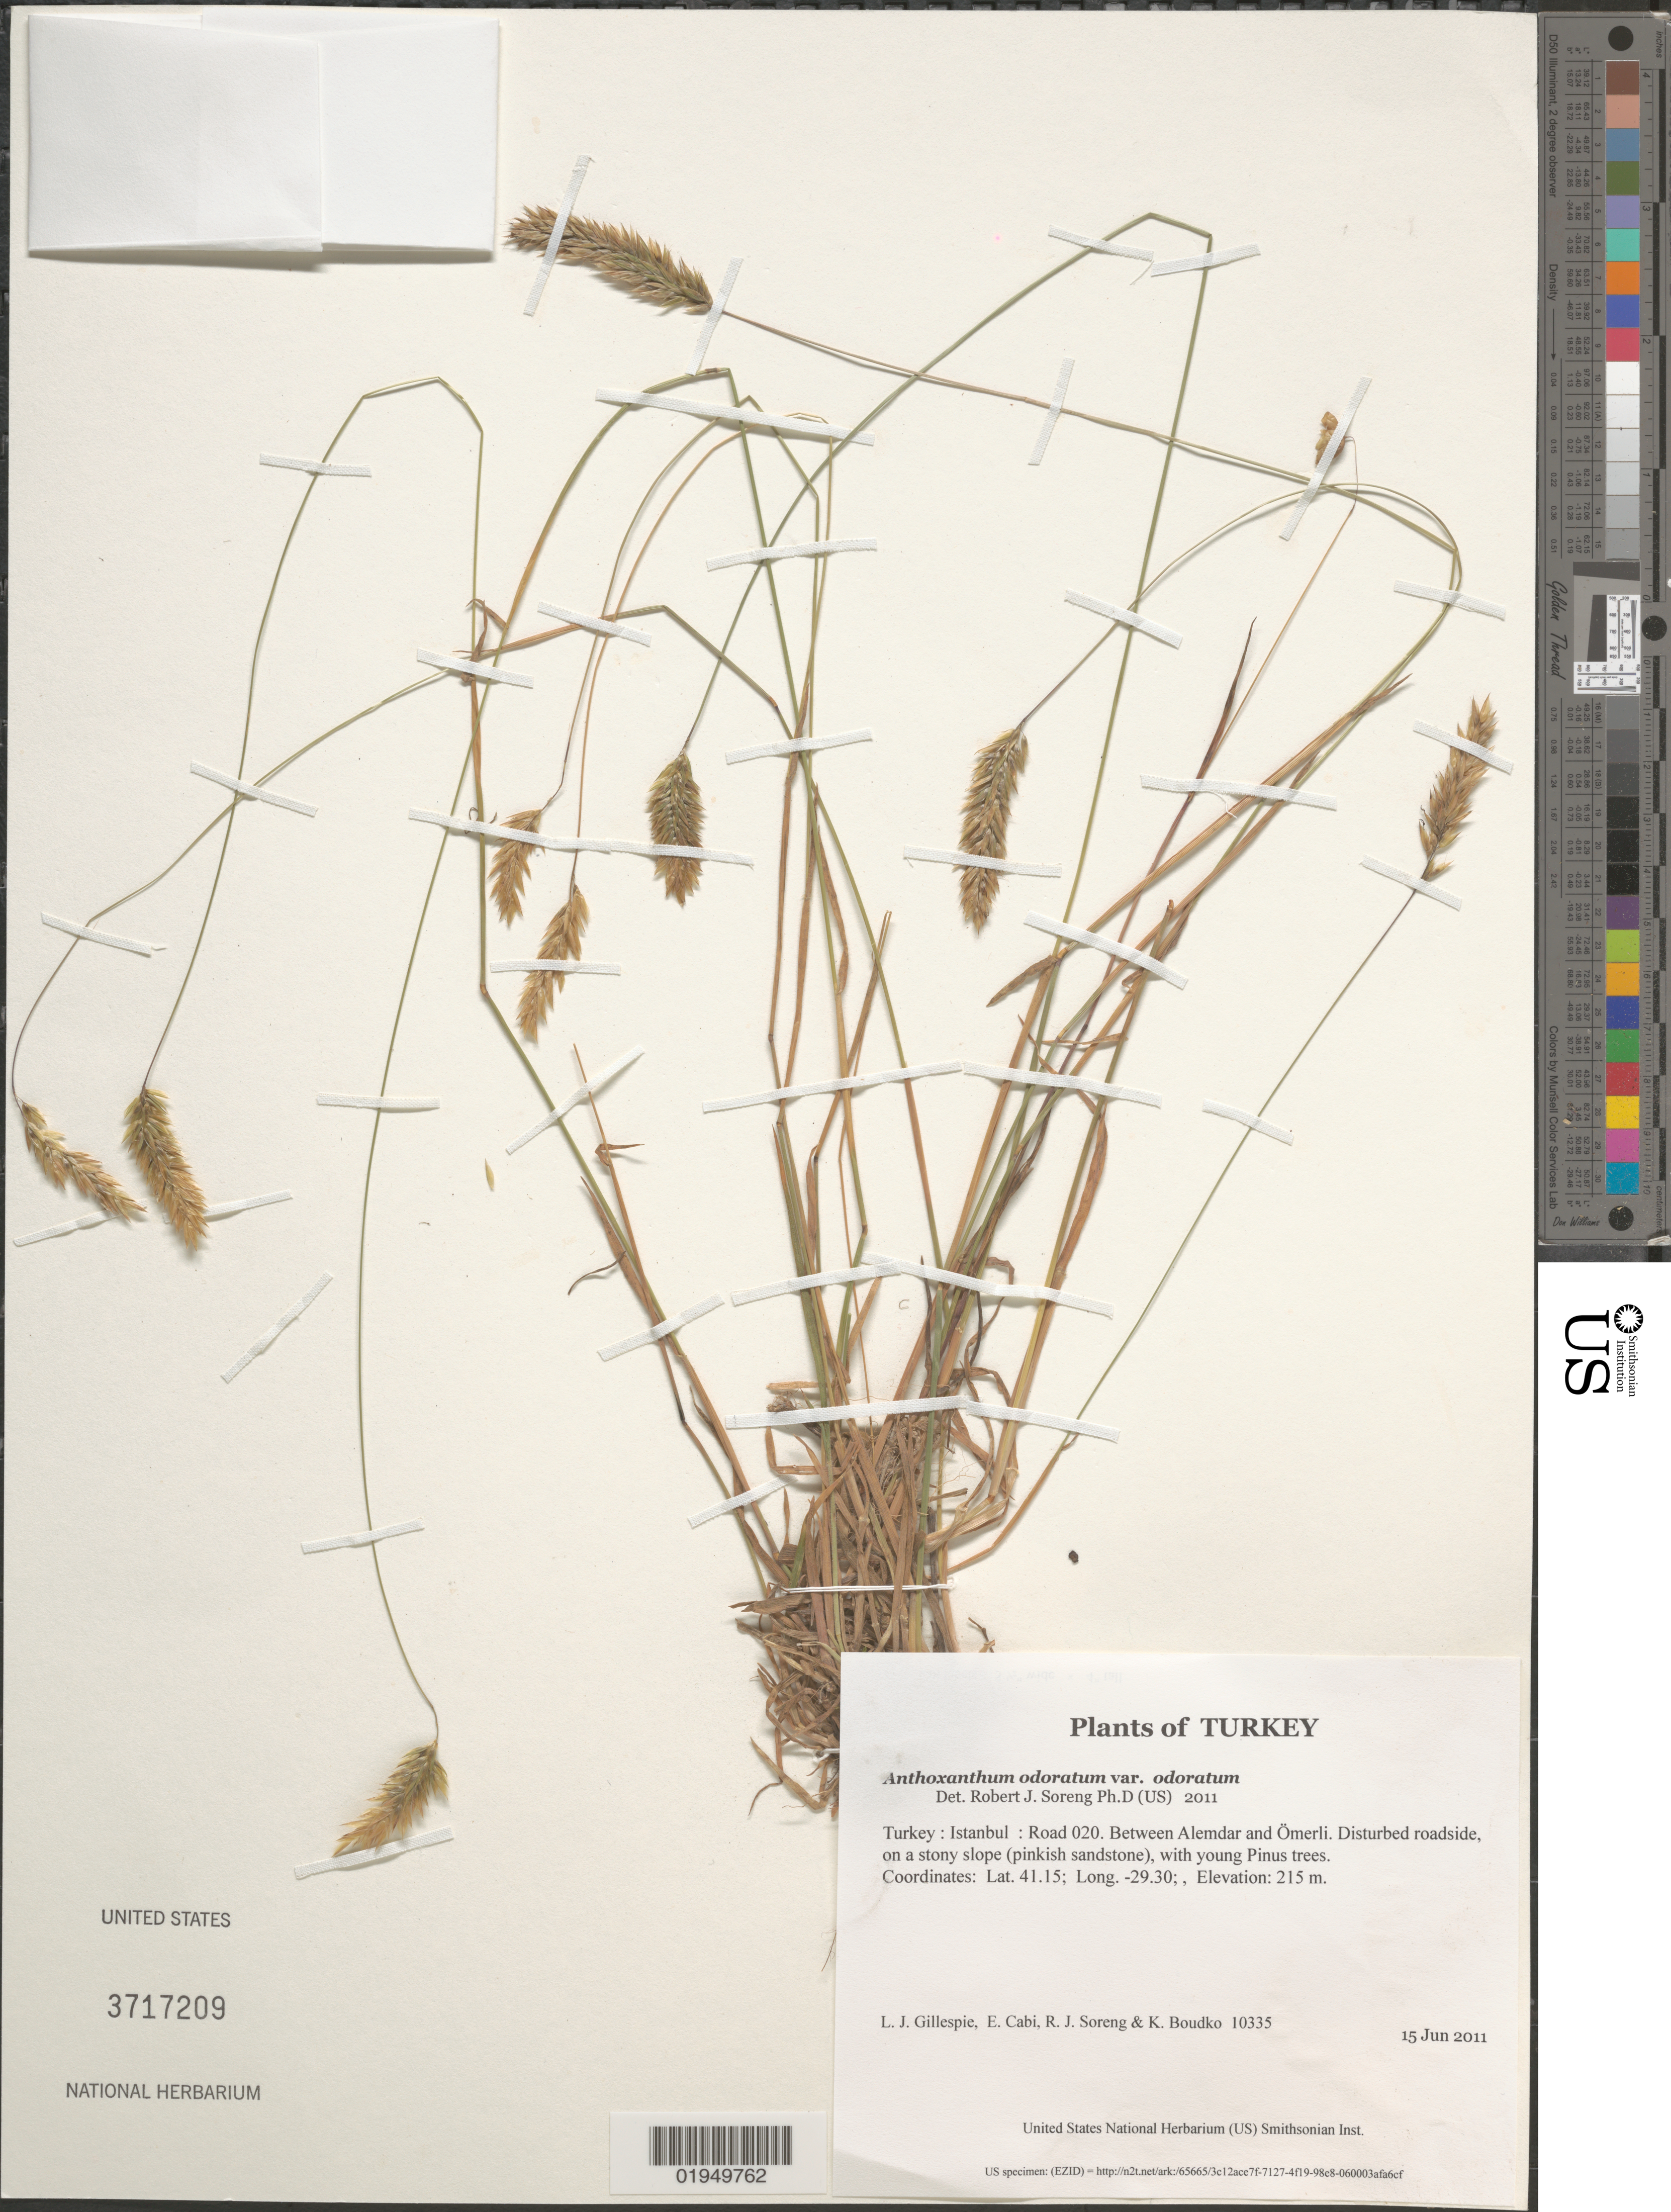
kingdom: Plantae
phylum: Tracheophyta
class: Liliopsida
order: Poales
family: Poaceae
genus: Anthoxanthum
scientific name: Anthoxanthum odoratum var. odoratum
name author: L.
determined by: Soreng, Robert J., Research Associate (BOT), Smithsonian Institution - National Museum of Natural History (UNITED STATES)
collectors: L. J. Gillespie, E. Cabi, R. J. Soreng & K. Boudko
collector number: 10335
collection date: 2011-06-15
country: Turkey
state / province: Istanbul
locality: Road 020. Between Alemdar and Ömerli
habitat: Disturbed roadside, on a stony slope (pinkish sandstone), with young Pinus trees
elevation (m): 215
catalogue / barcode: US 3717209